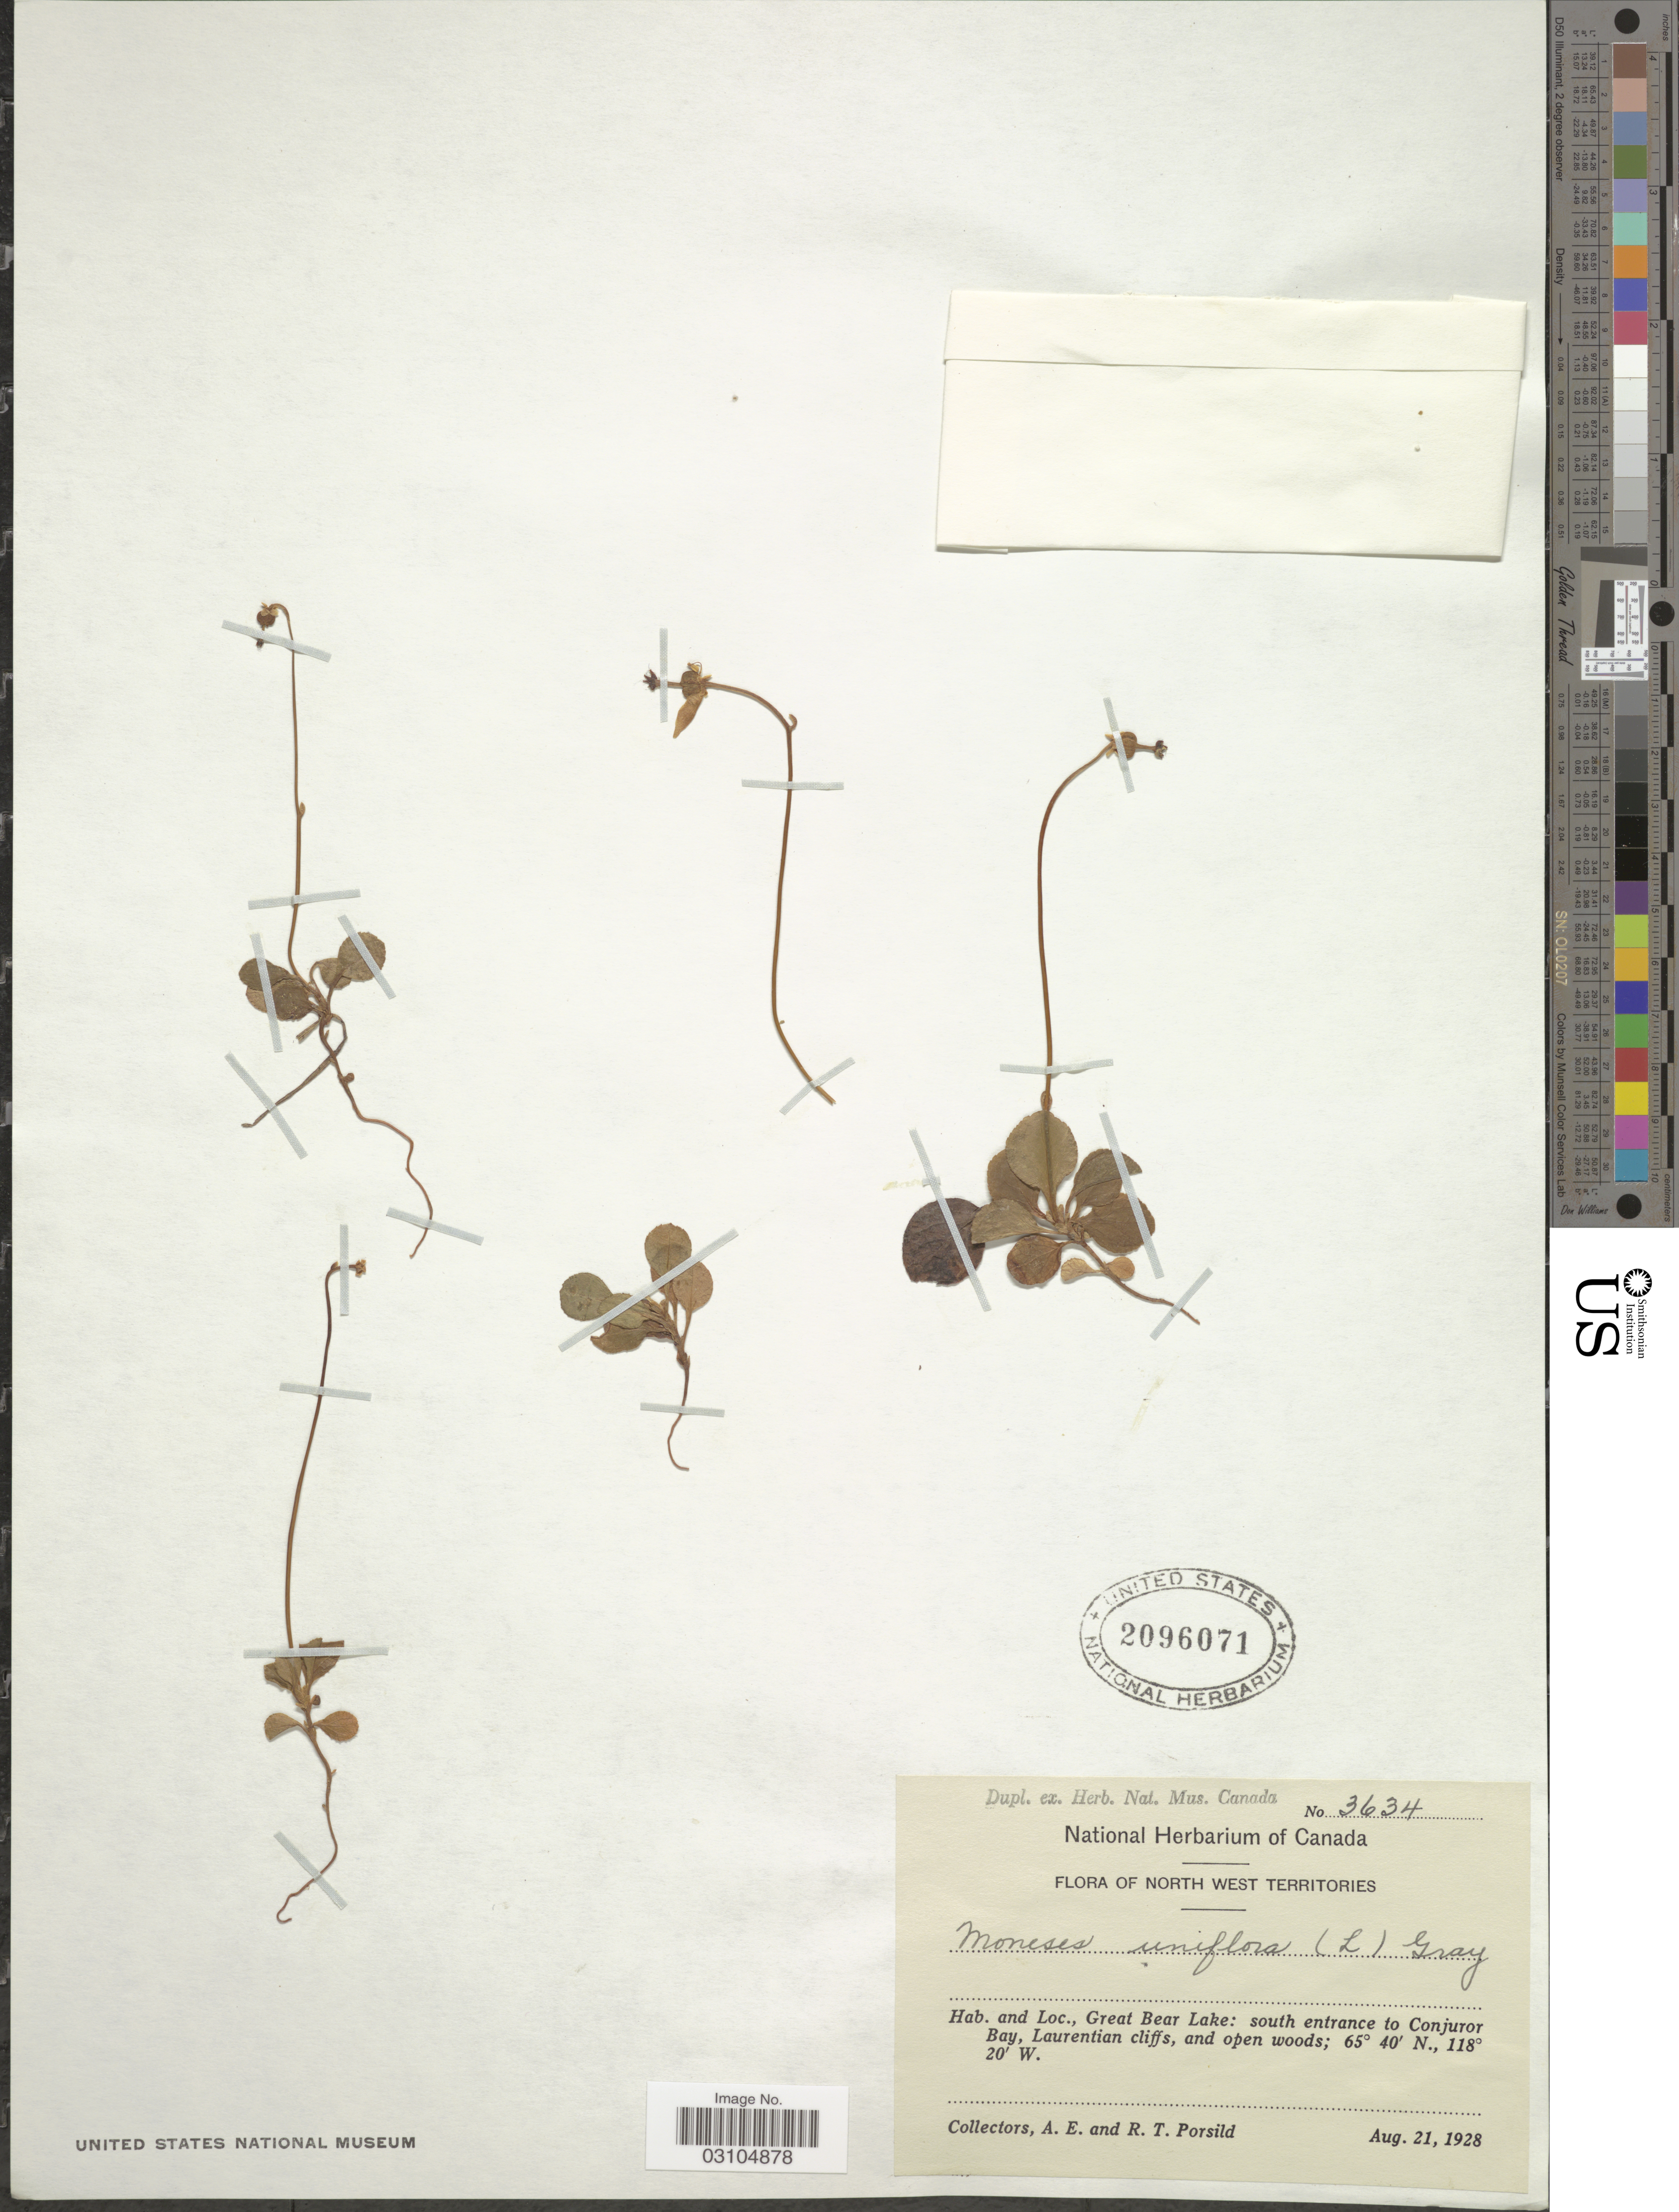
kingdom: Plantae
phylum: Tracheophyta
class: Magnoliopsida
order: Ericales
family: Ericaceae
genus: Moneses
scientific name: Moneses uniflora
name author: (L.) A. Gray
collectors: A. E. Porsild & R. T. Porsild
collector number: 3634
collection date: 1928-08-21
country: Canada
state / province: Northwest Territories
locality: North West Territories, Great Bear Lake; south entrance to Conjuror Bay, Laurentian cliffs, and open woods.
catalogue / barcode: US 2096071